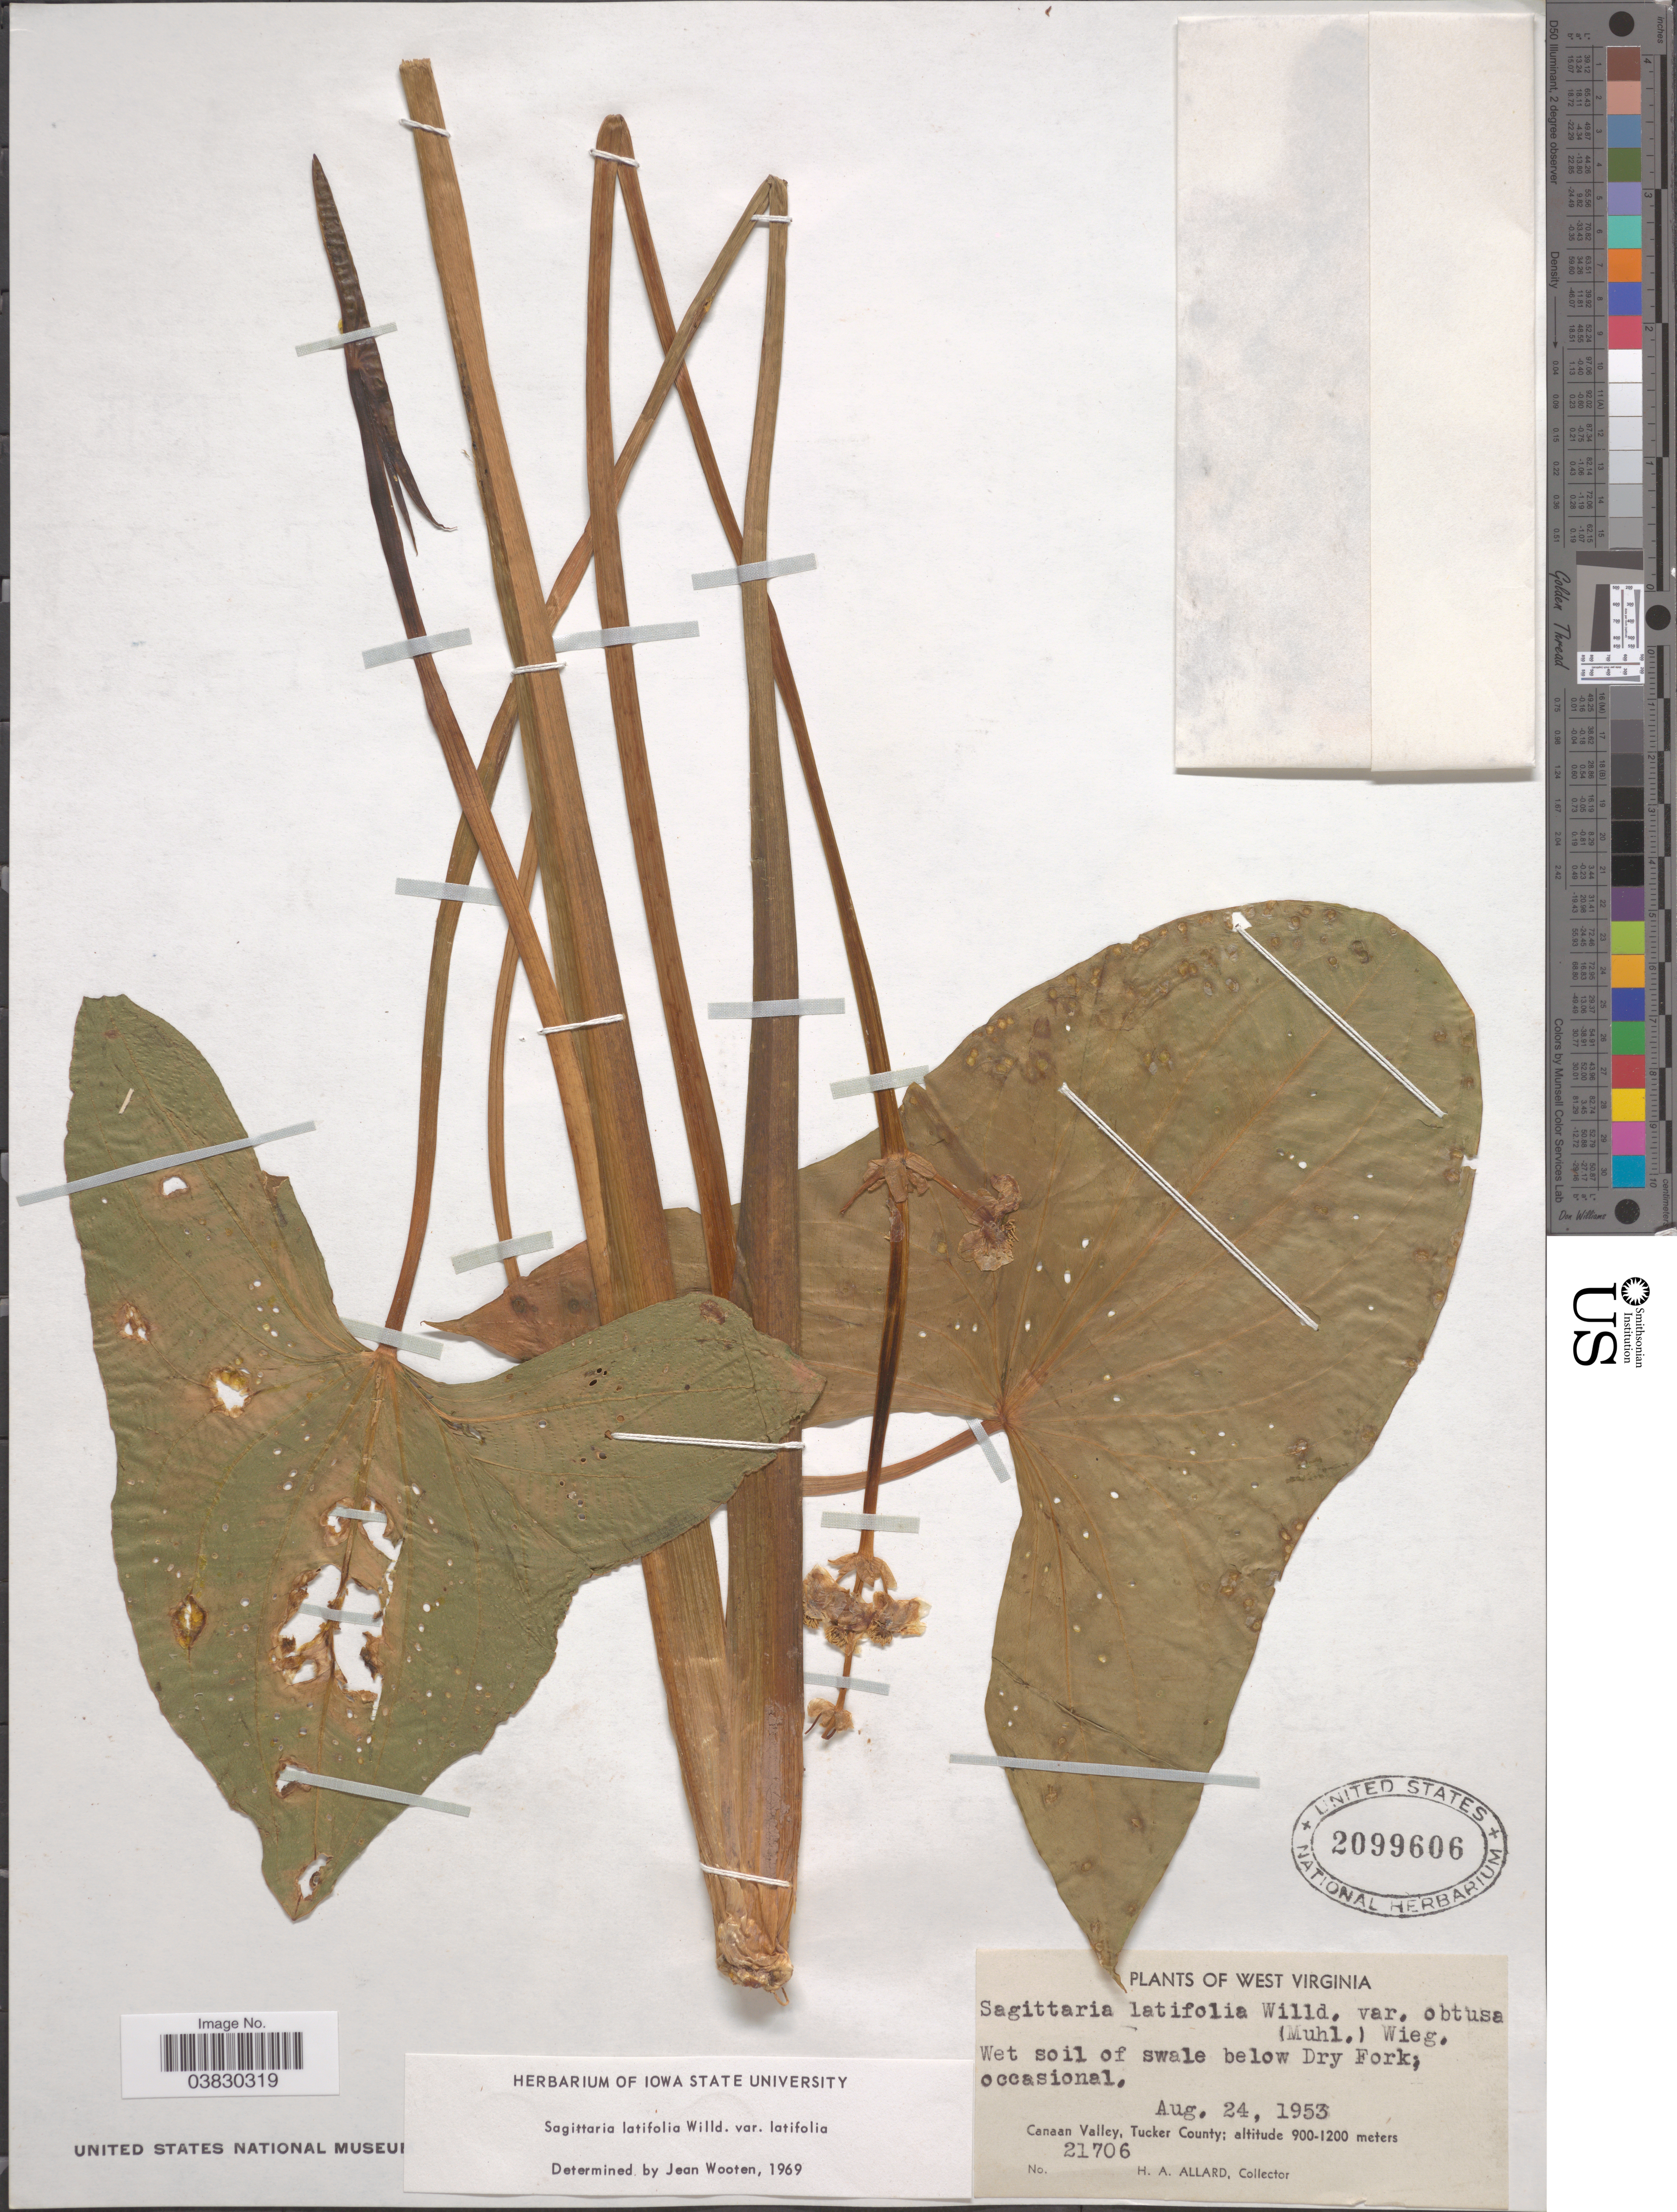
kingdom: Plantae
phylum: Tracheophyta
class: Liliopsida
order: Alismatales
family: Alismataceae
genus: Sagittaria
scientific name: Sagittaria latifolia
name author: Willd.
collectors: H. A. Allard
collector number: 21706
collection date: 1953-08-24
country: United States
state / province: West Virginia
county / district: Tucker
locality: Wet soil of swale below Dry Fork; occasional. Canaan Valley, Tucker County.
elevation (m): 900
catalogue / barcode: US 2099606